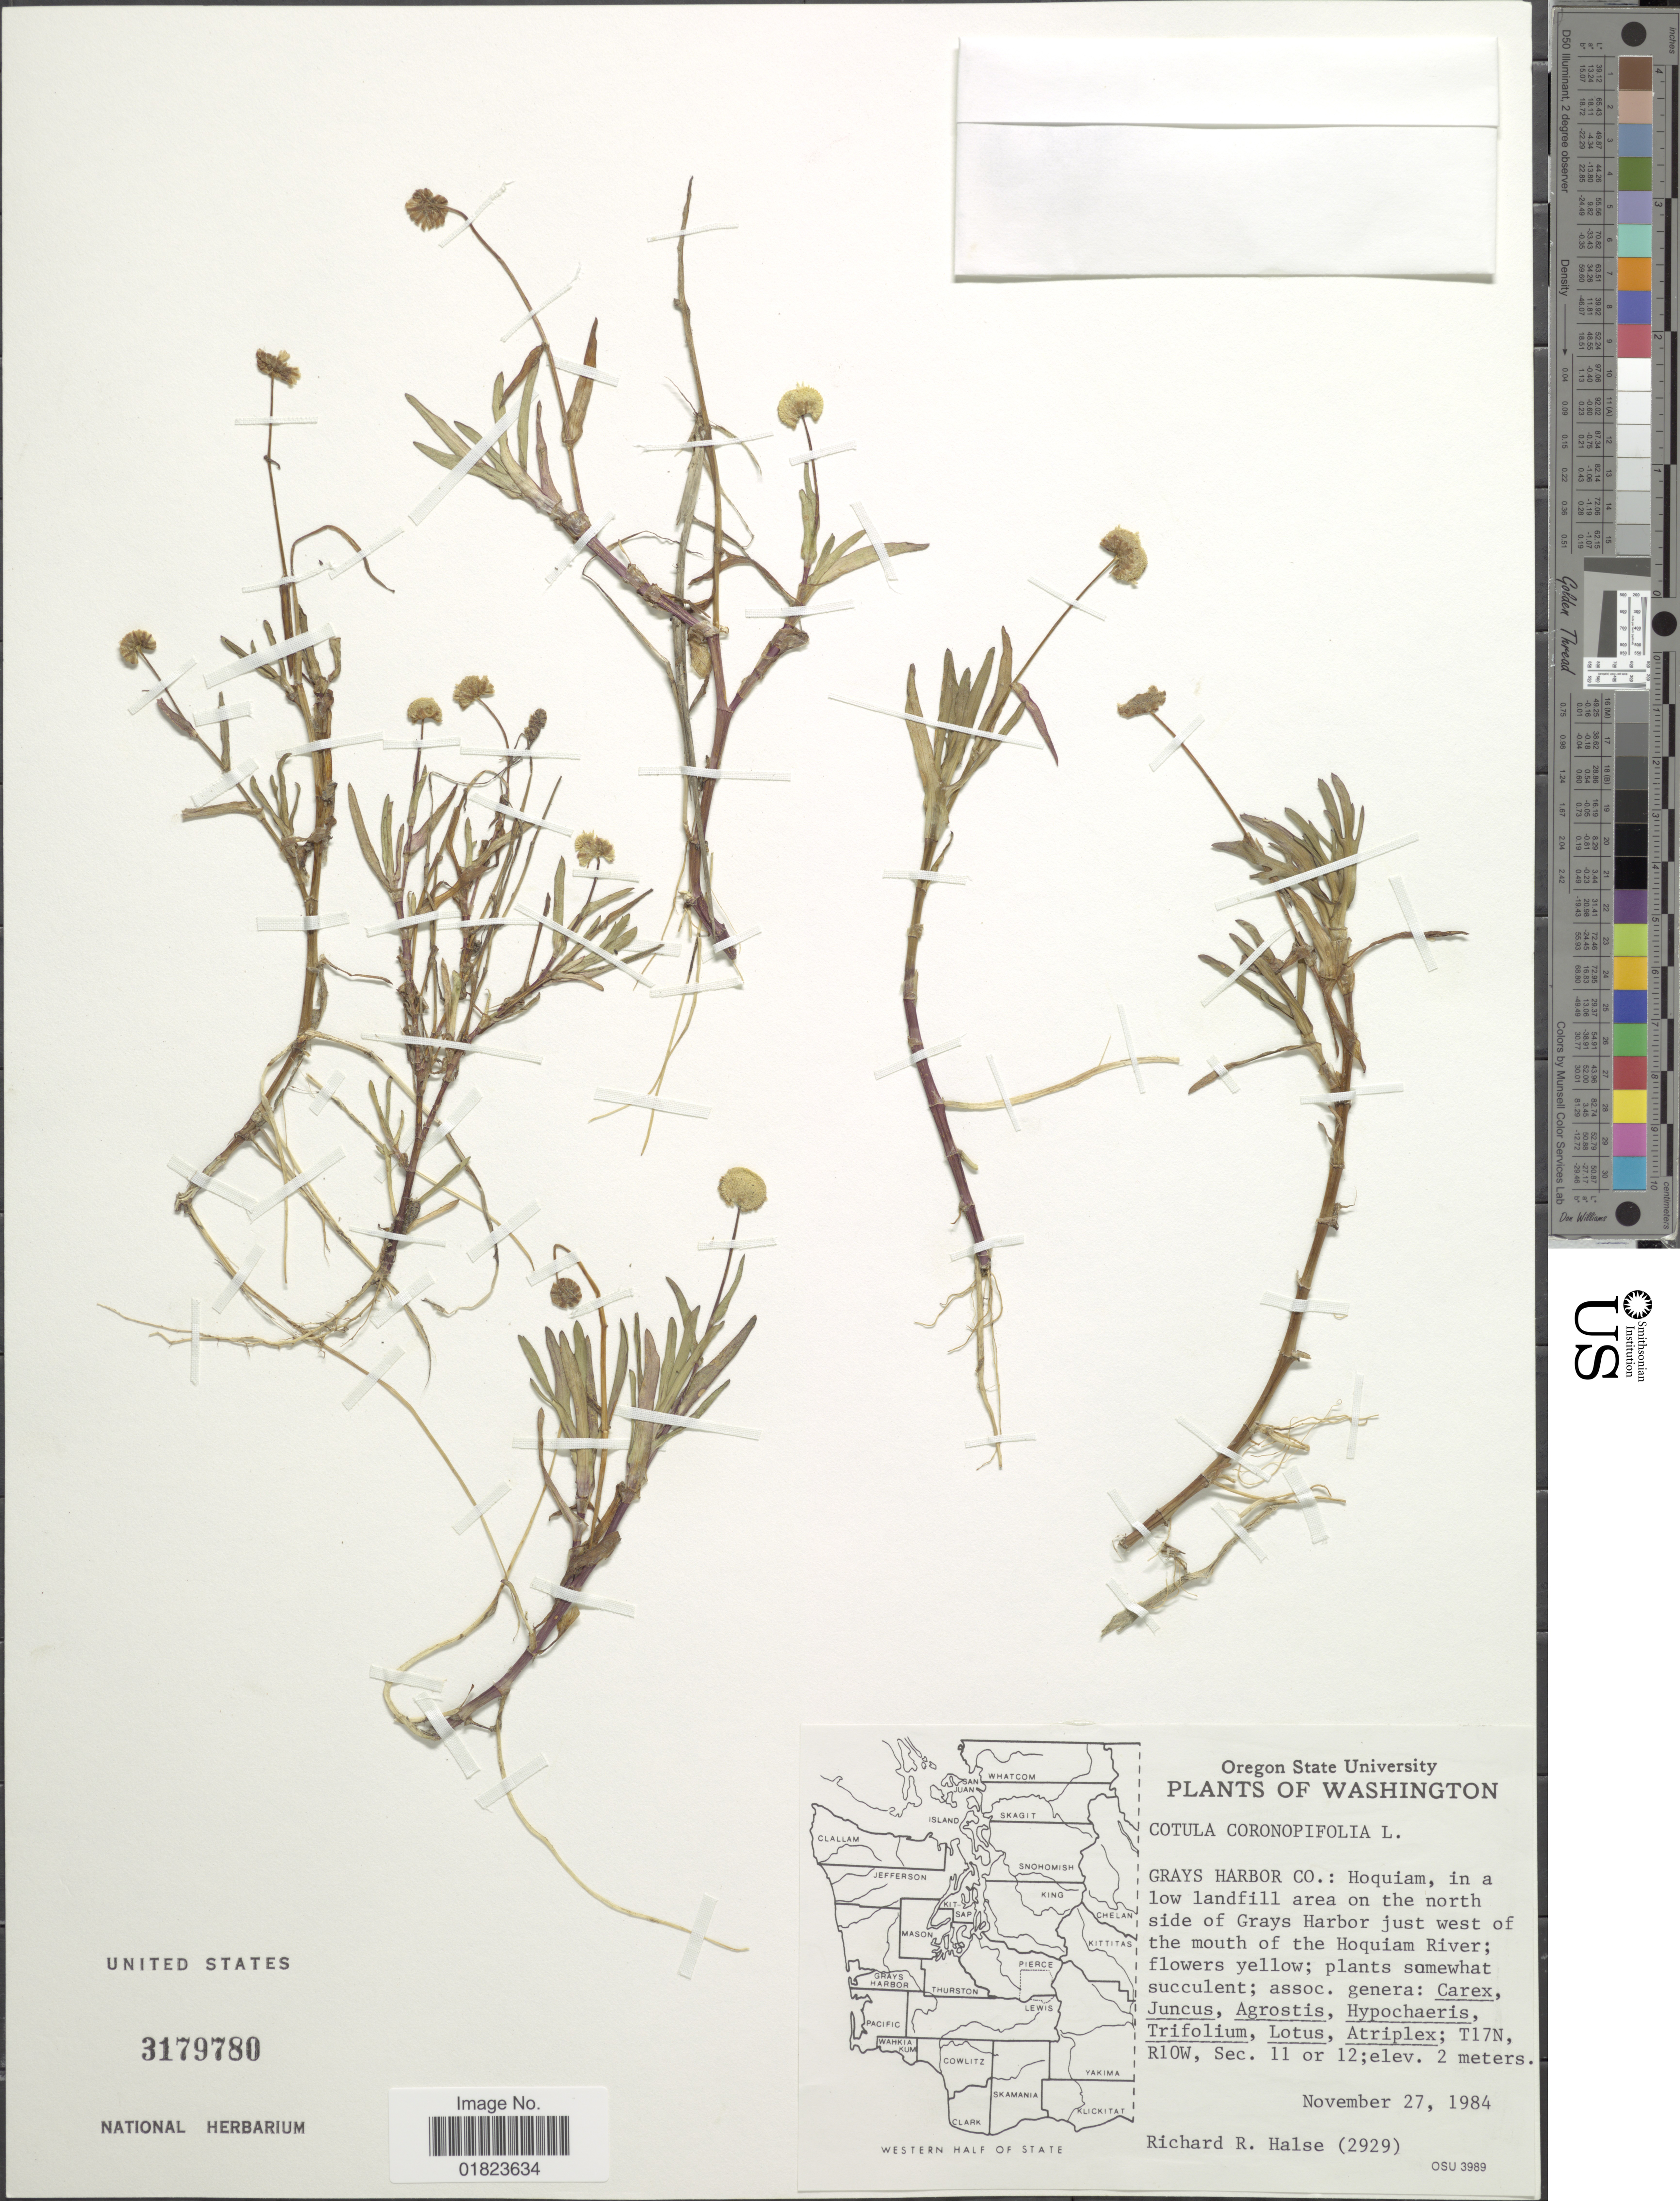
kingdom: Plantae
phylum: Tracheophyta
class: Magnoliopsida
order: Asterales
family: Asteraceae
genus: Cotula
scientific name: Cotula coronopifolia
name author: L.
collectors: R. Halse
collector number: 2929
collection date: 1984-11-27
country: United States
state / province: Washington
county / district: Grays Harbor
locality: Grays Harbor Co.: Hoquiam, in a low landfill area on the north side of Grays Harbor just west of the mouth of the Hoquiam River.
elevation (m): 2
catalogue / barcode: US 3179780